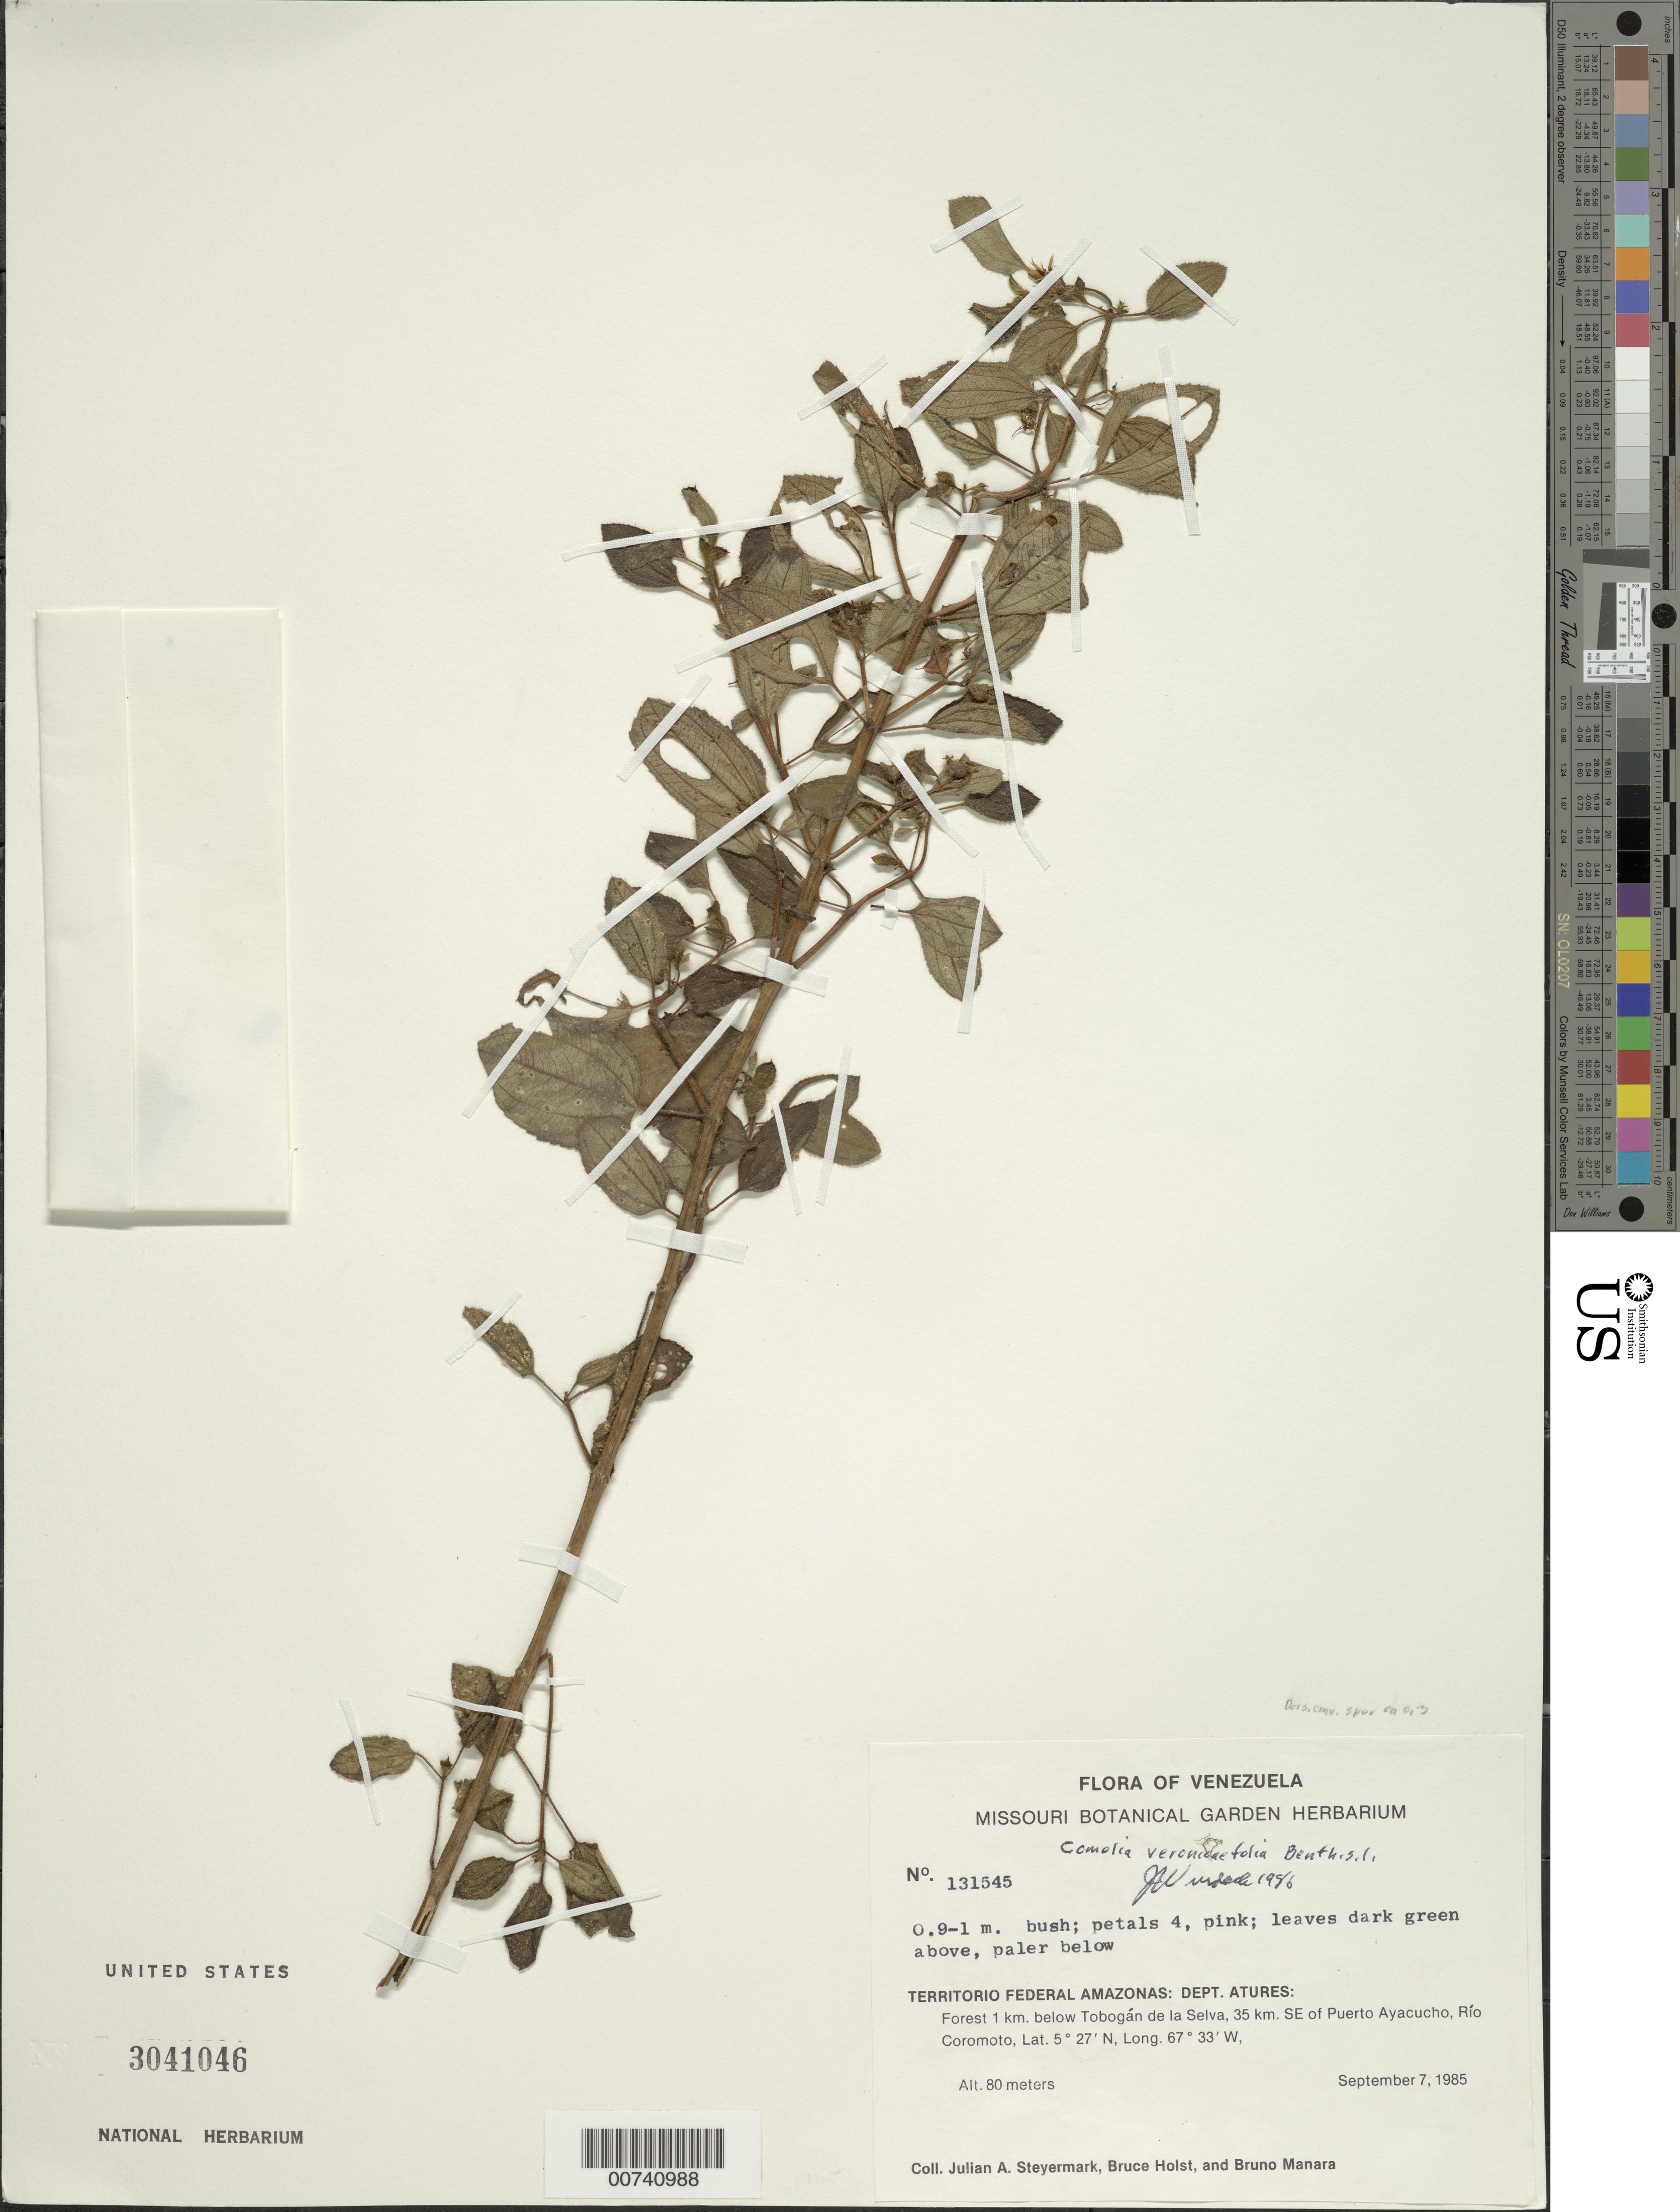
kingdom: Plantae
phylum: Tracheophyta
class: Magnoliopsida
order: Myrtales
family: Melastomataceae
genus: Comolia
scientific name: Comolia smithii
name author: Wurdack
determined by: Nunes da Silva, Diego, (RB), Jardim Botanico do Rio de Janeiro - Herbario (BRAZIL)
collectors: J. Steyermark, B. Holst & B. Manara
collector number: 131545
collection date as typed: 7-Sep-85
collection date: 1985-09-07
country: Venezuela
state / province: Amazonas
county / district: Atures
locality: Tobogan de la Selva, Río Coromoto, 35 km SE Puerto Ayacucho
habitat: Forest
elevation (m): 80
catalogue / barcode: US 3041046